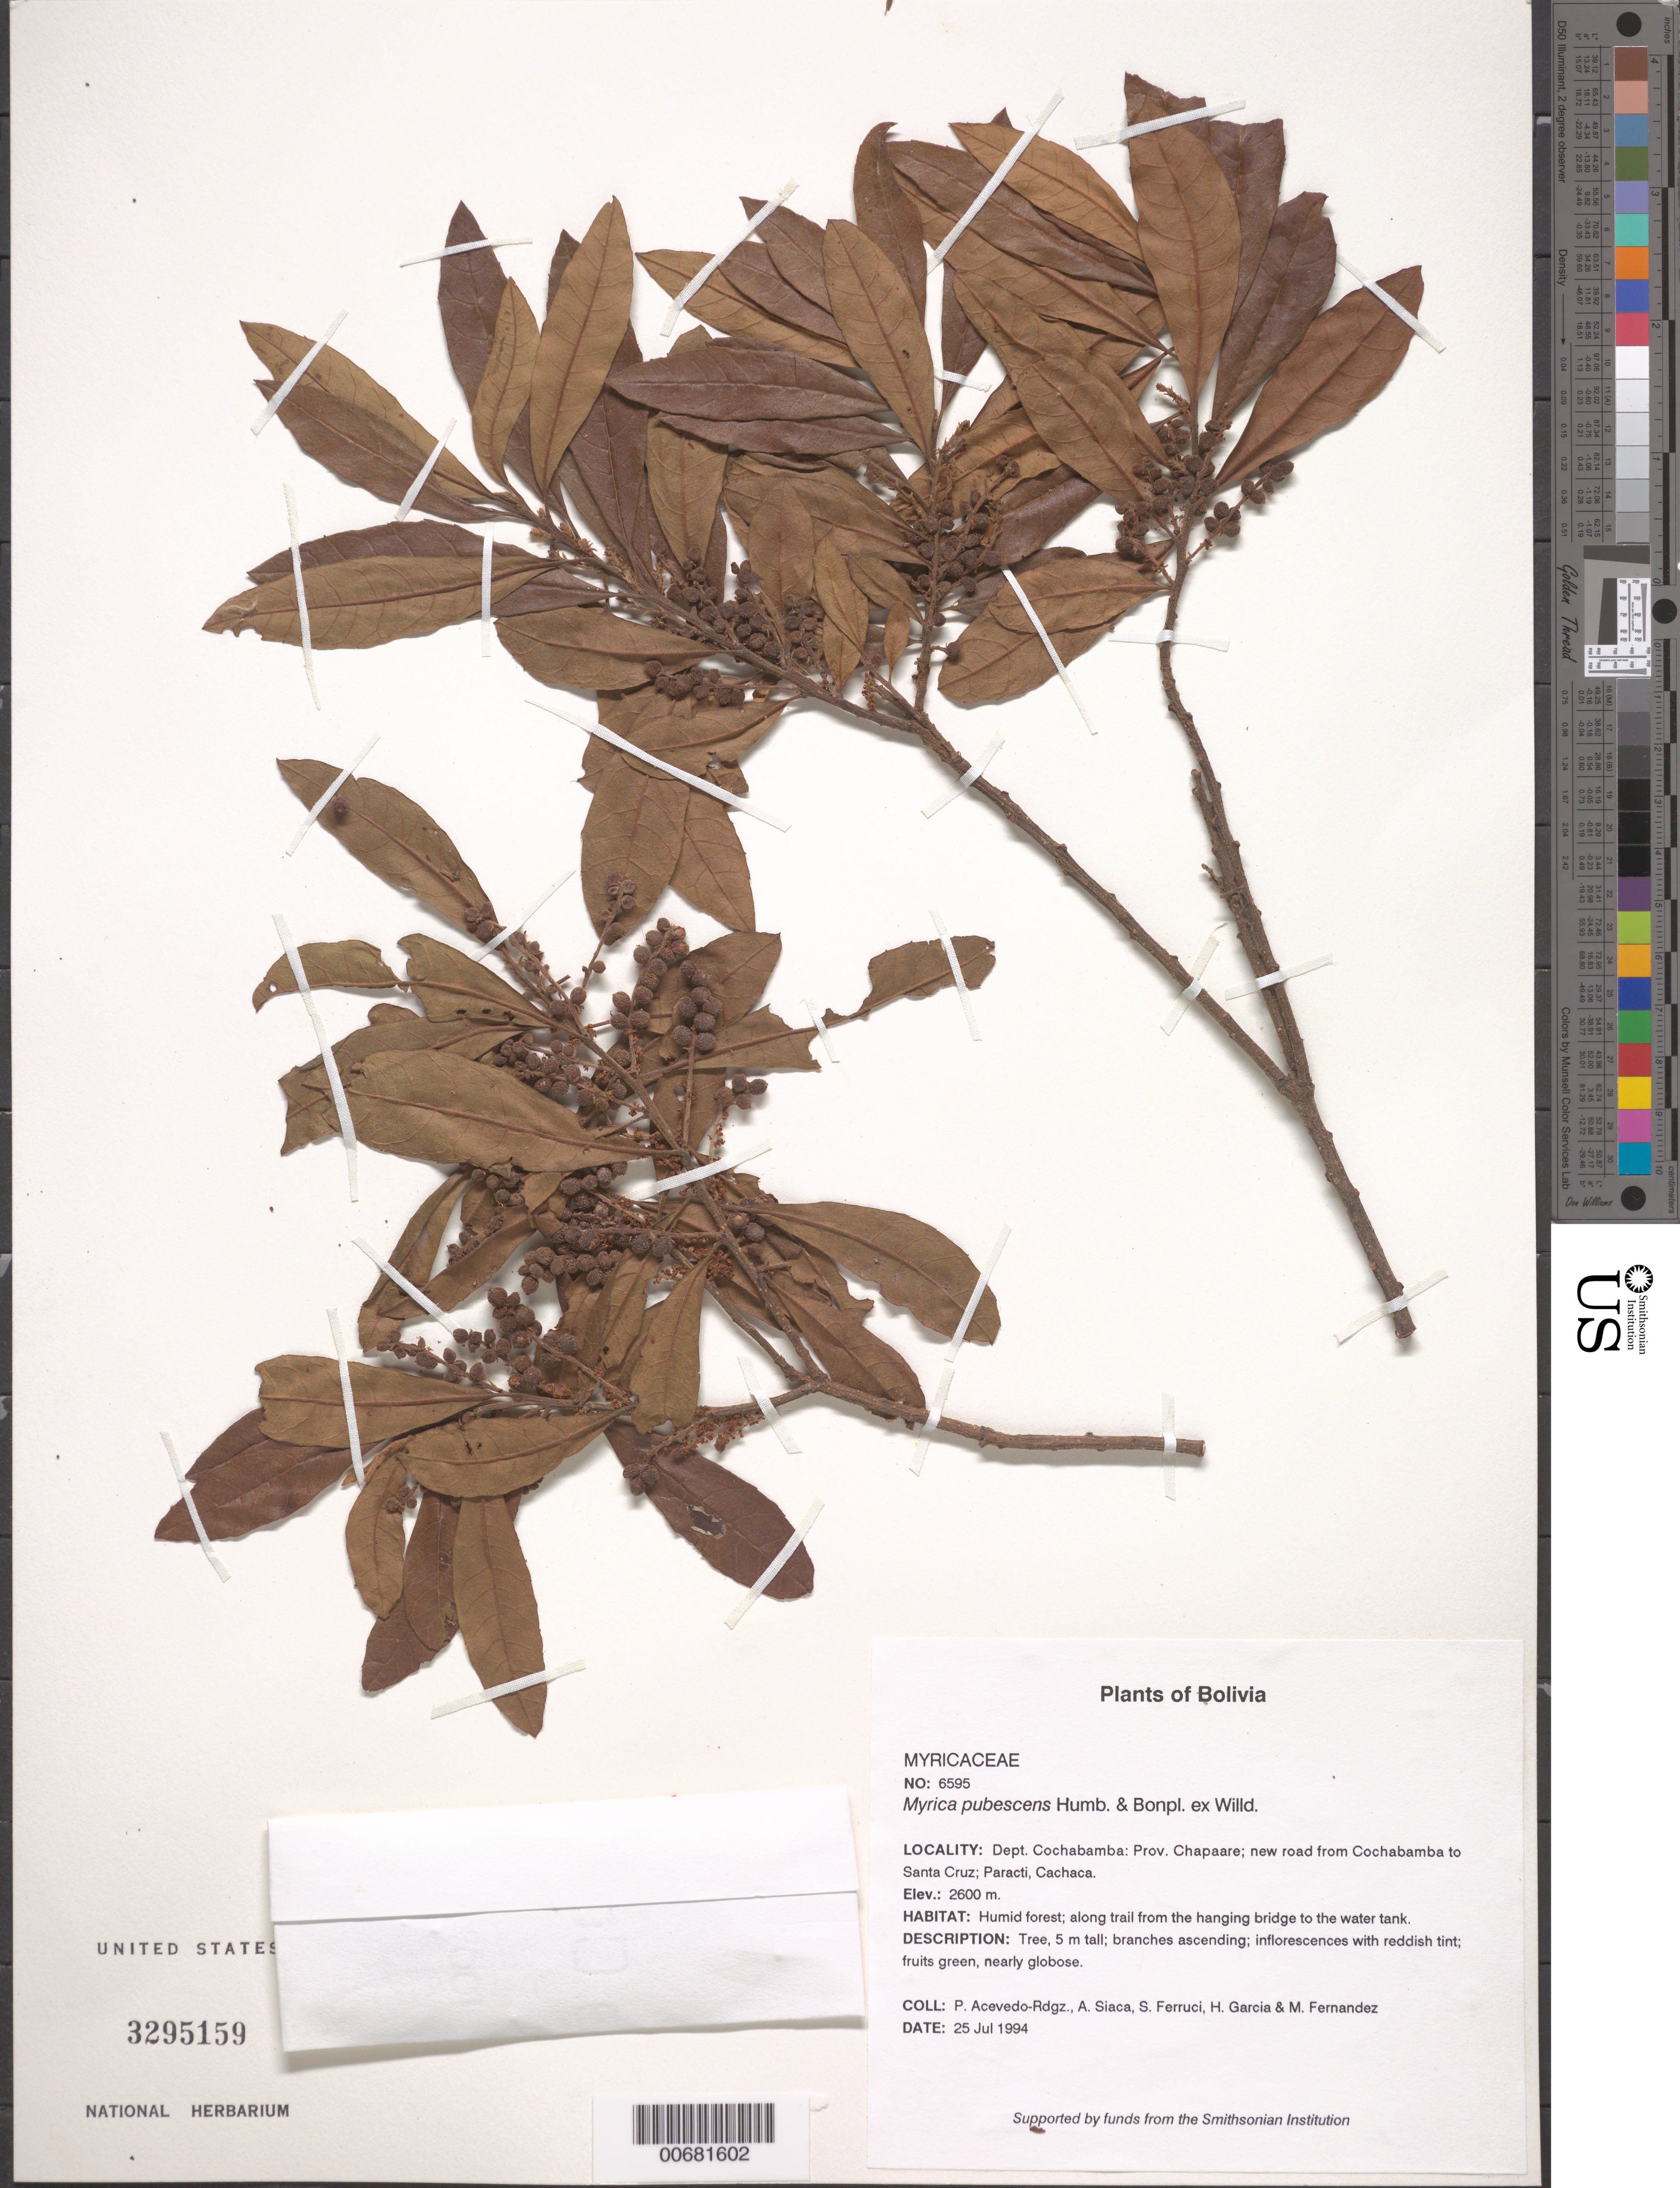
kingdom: Plantae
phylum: Tracheophyta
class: Magnoliopsida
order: Fagales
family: Myricaceae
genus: Morella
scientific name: Morella pubescens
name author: (Humb. & Bonpl. ex Willd.) Wilbur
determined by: Strong, M. T., (US), Smithsonian Institution - National Museum of Natural History (UNITED STATES)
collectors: P. Acevedo-Rodr., A. Siaca, S. Ferrucci, H. Garcia & M. Fernández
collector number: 6595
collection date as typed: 25 Jul 1994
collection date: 1994-07-25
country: Bolivia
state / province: Cochabamba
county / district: Chapaare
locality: Depart. Cochabamba; Prov. Chapaare; new road from Cochabamba to Santa Cruz; Paracti, Cachaca.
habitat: Humid forest; along trail from the hanging bridge to the water tank.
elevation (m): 2600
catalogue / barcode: US 3295159